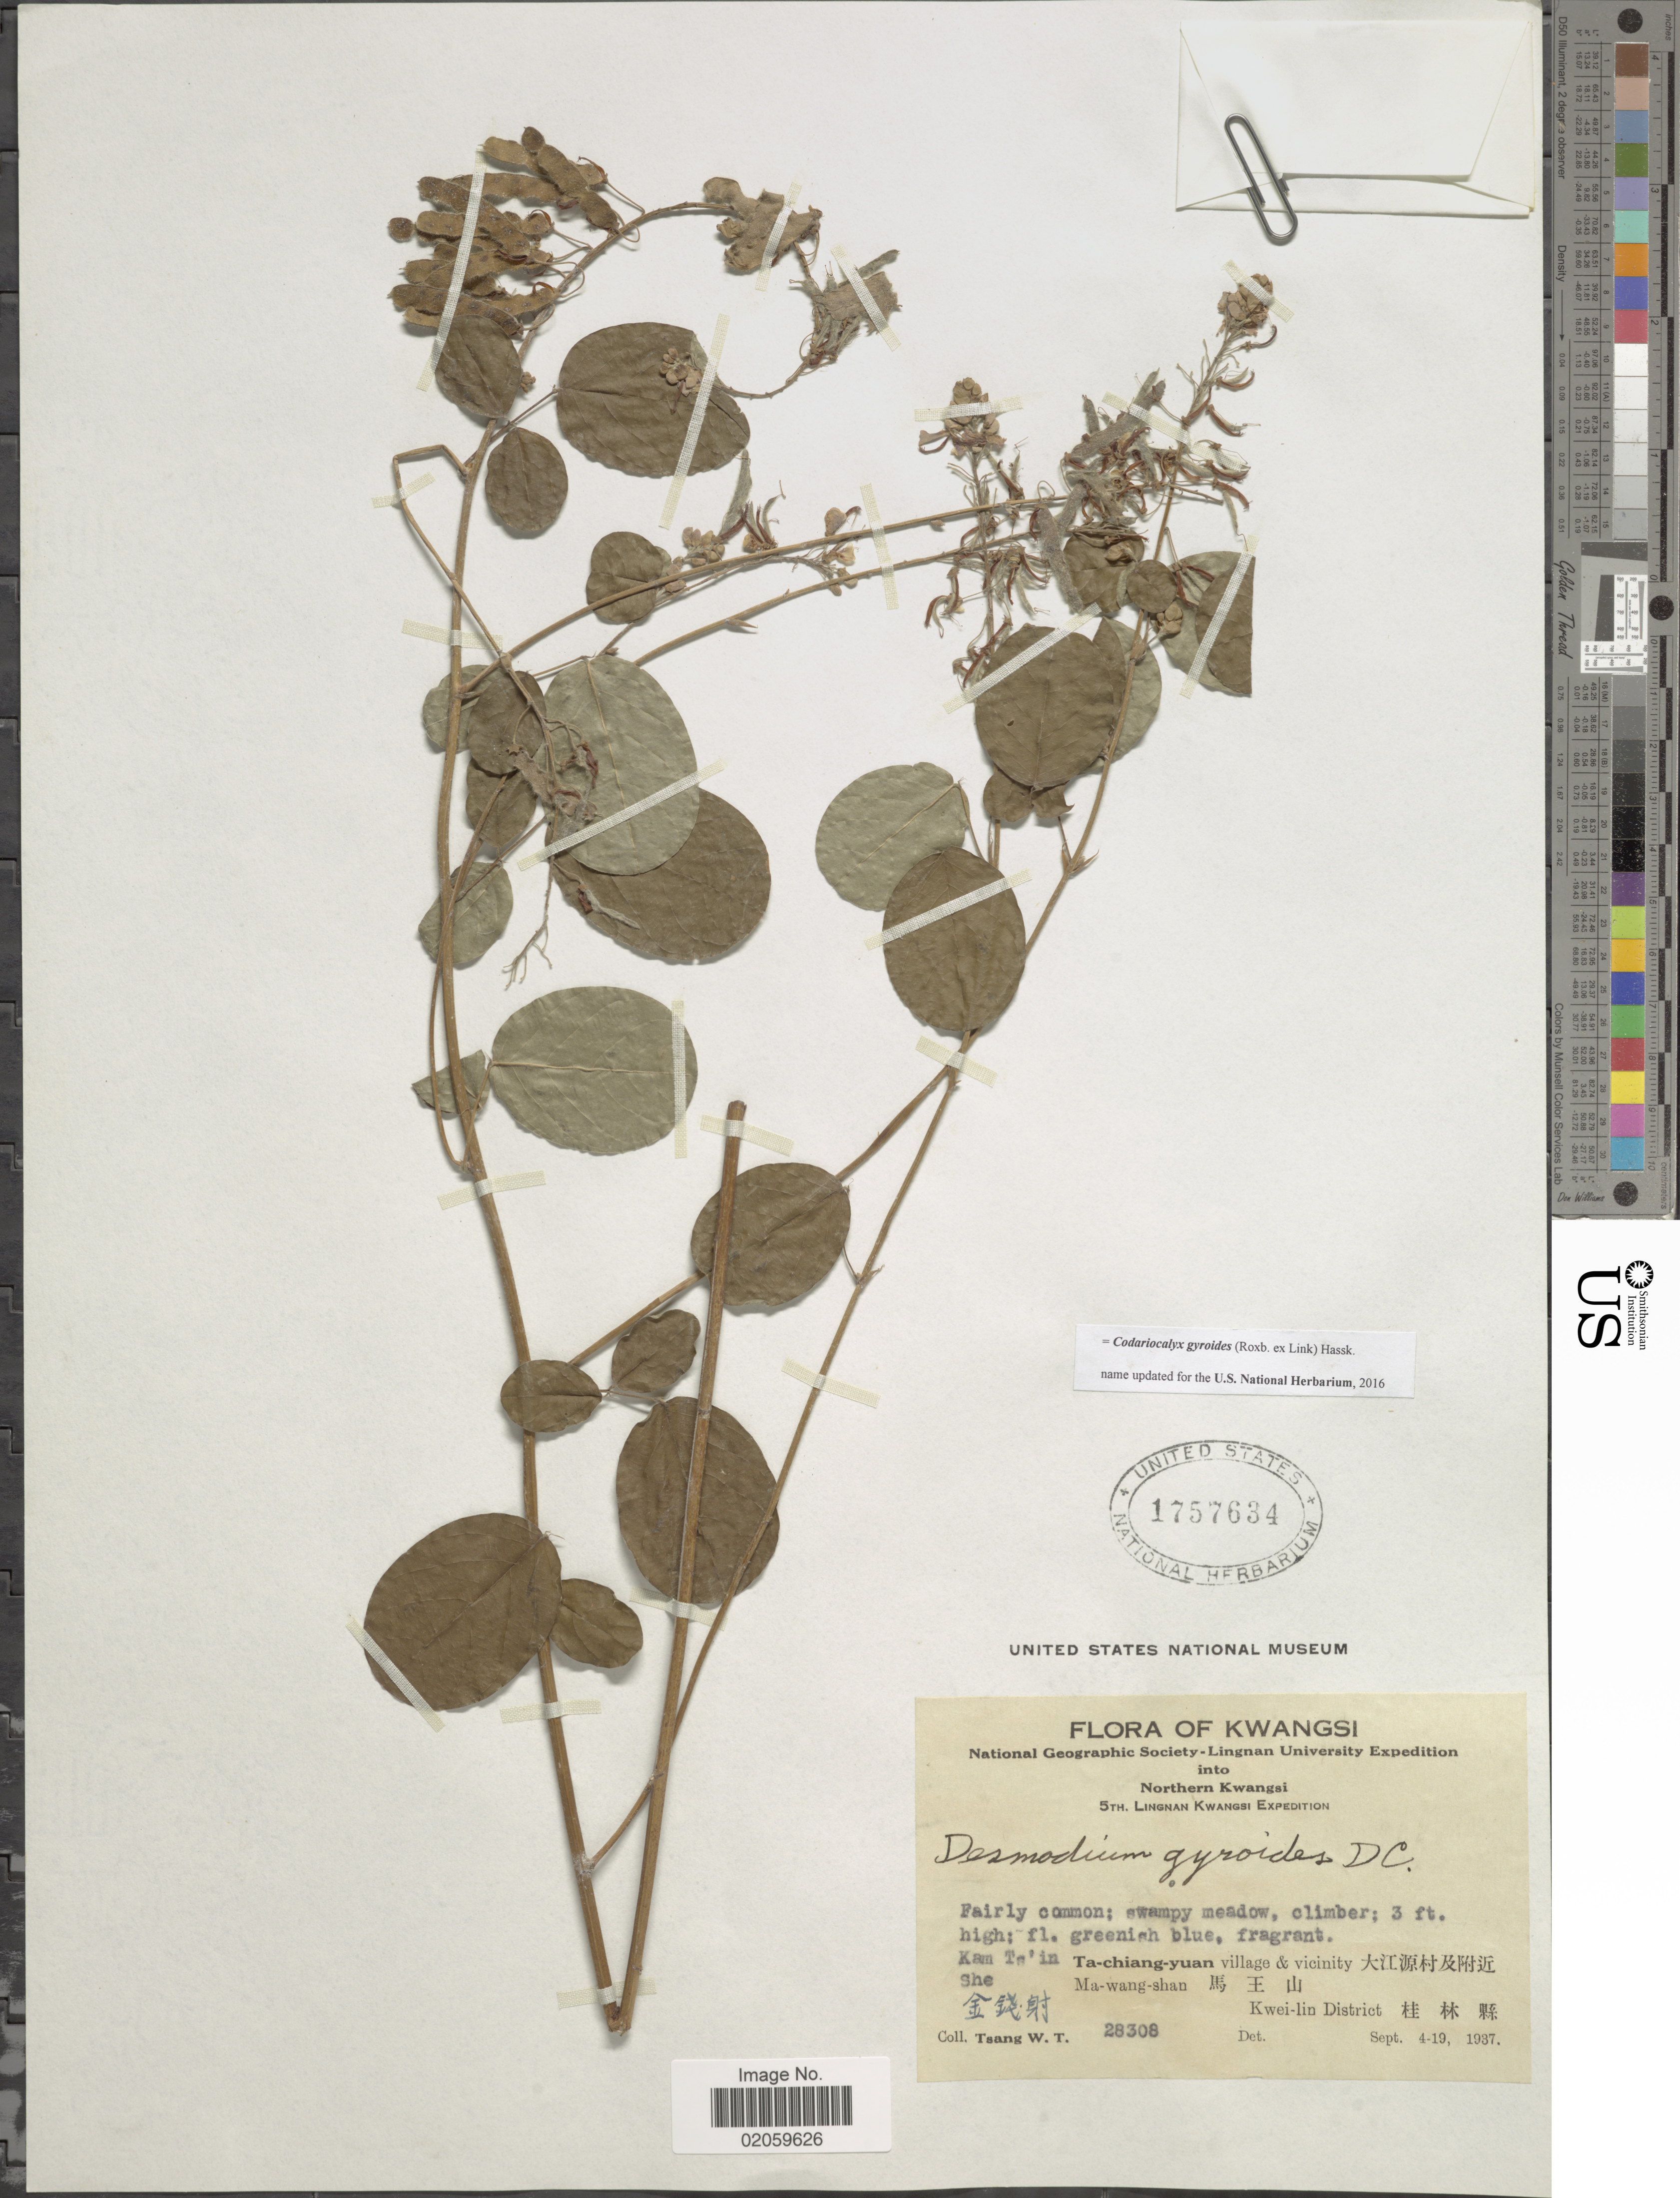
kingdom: Plantae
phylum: Tracheophyta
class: Magnoliopsida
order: Fabales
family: Fabaceae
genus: Codariocalyx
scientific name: Codariocalyx gyroides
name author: (Roxb. & Link) X.Y. Zhu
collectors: W. T. Tsang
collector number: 28308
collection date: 1937-09-04/1937-09-19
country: China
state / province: Guangxi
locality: Kwangsi, Ta-chiang-yuan village & vicinity Ma-wang-shan, Kam Ts'in She, Kwei-lin District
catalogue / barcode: US 1757634